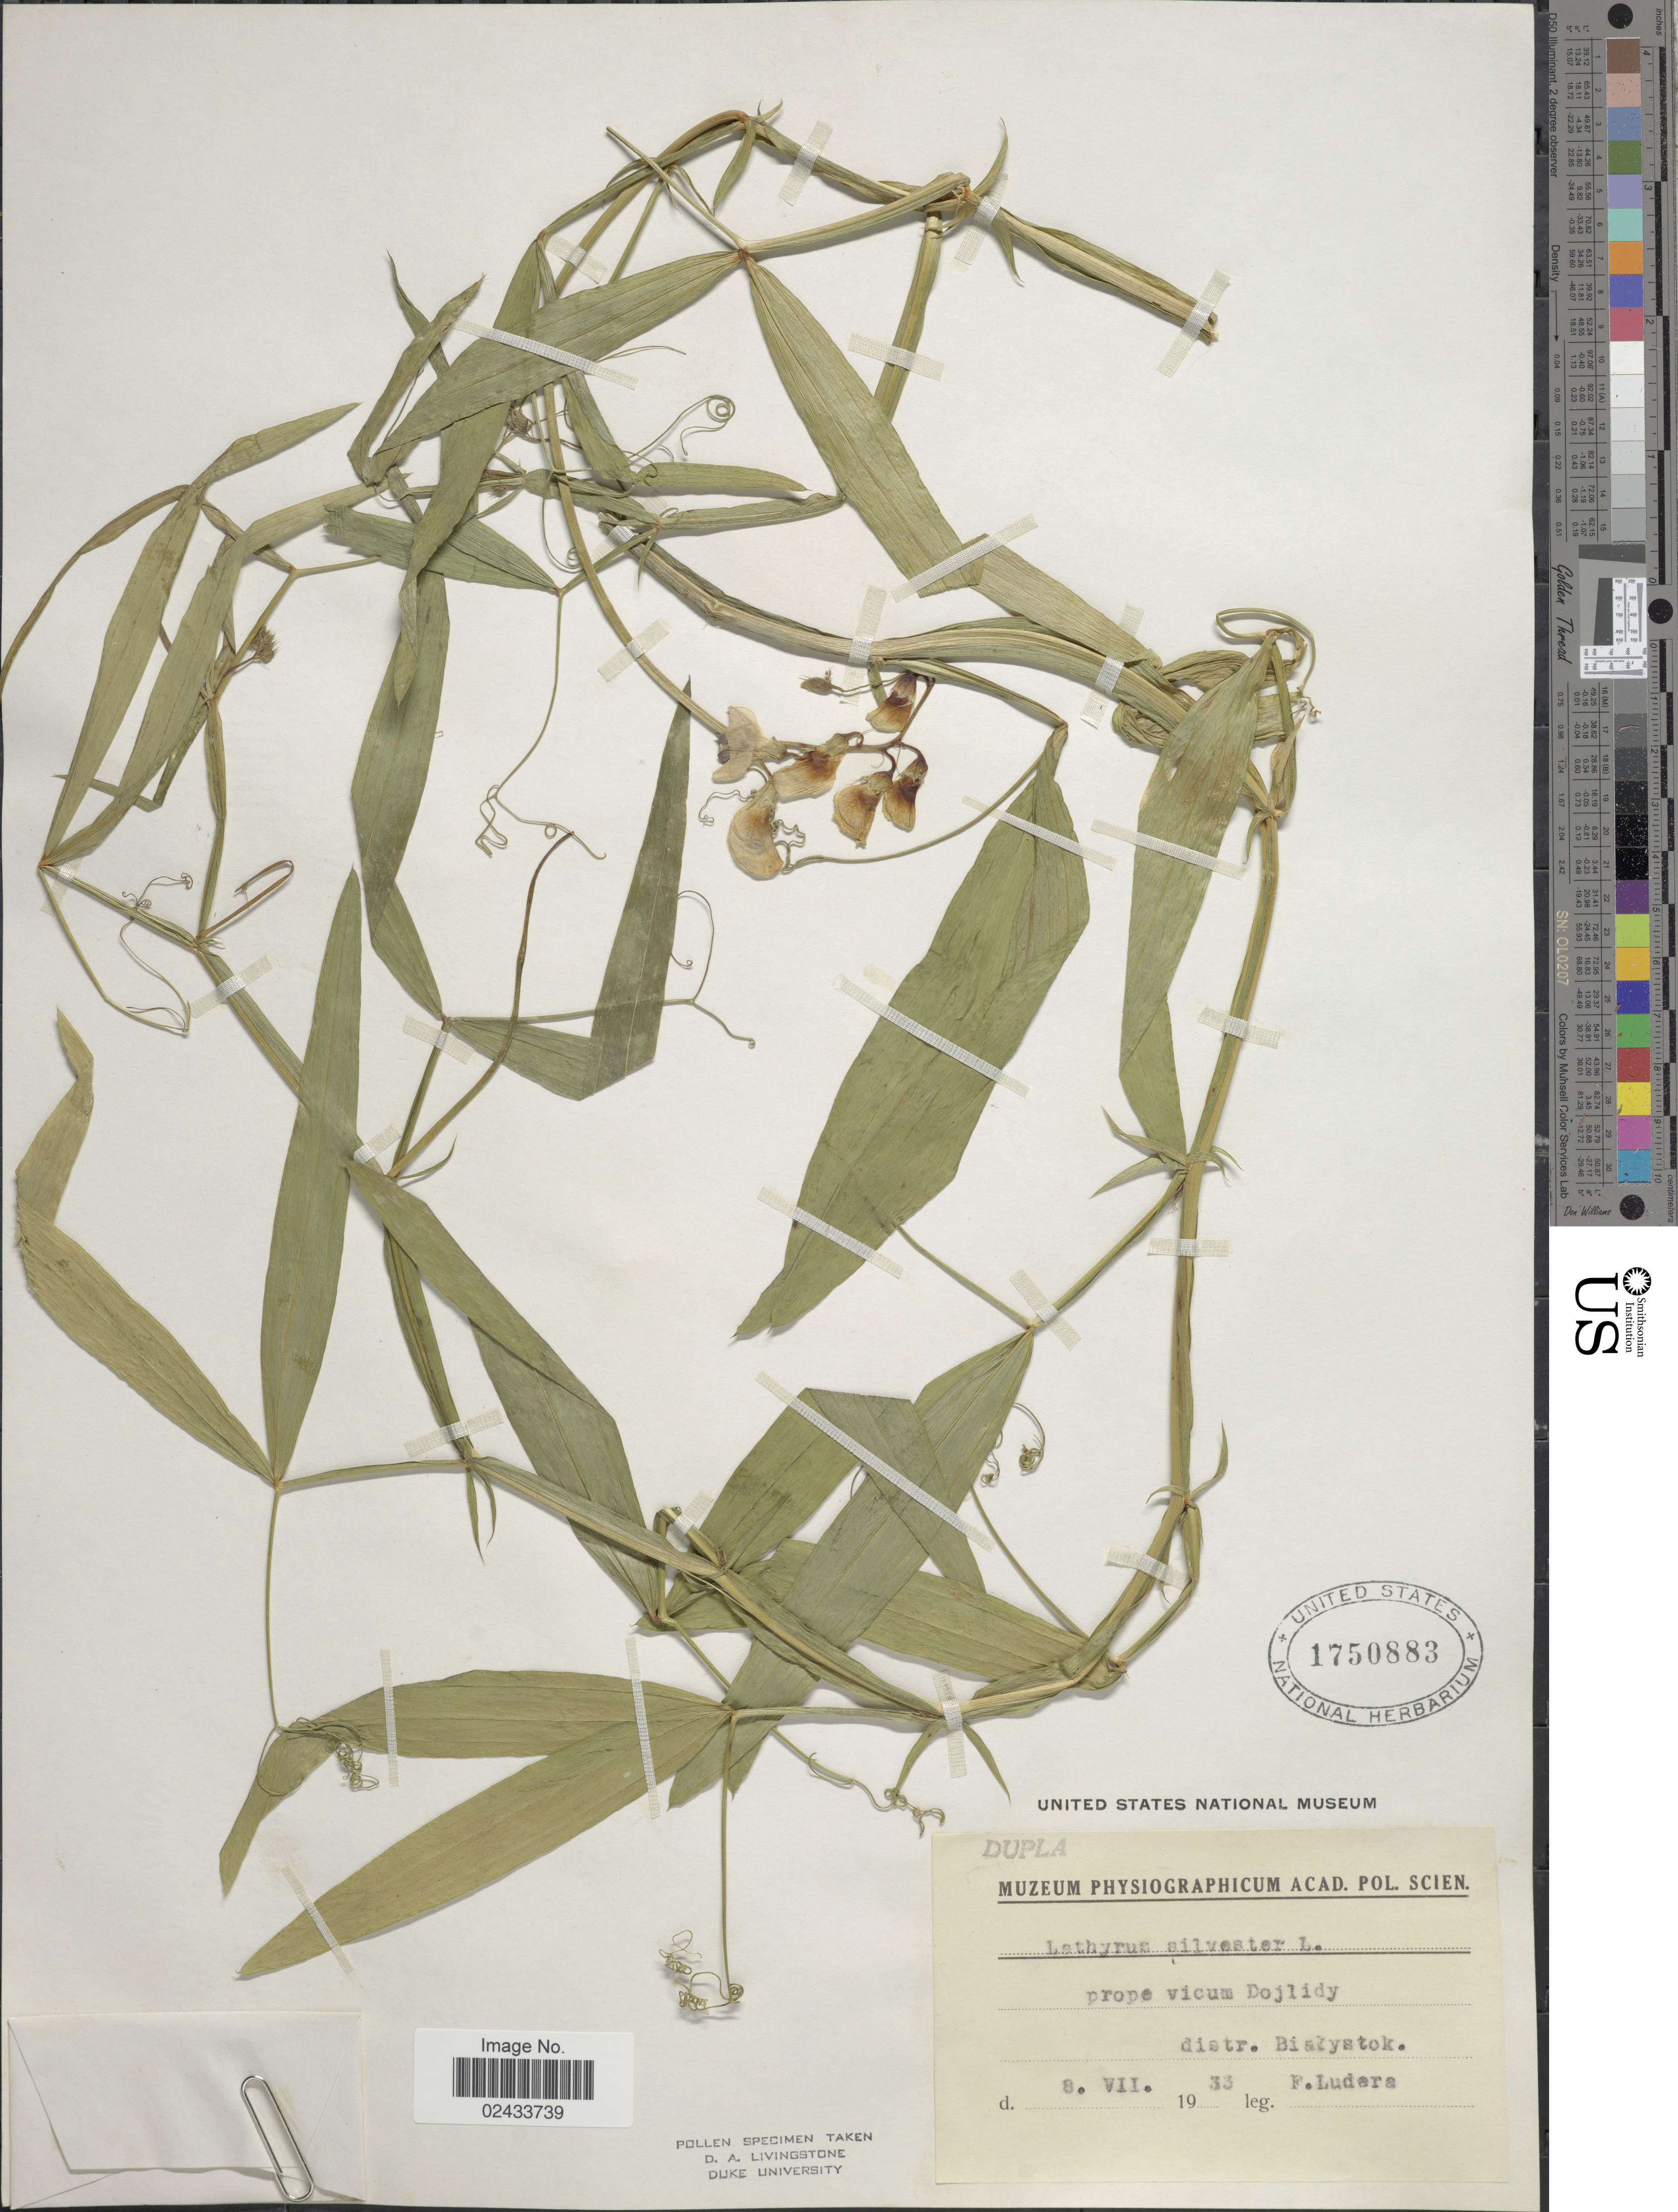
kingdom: Plantae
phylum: Tracheophyta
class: Magnoliopsida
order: Fabales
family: Fabaceae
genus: Lathyrus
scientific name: Lathyrus sylvestris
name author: L.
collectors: F. Ludera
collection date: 1933-07-08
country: Poland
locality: Prope vicum Dojlidy, distr. Bistystok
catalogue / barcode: US 1750883